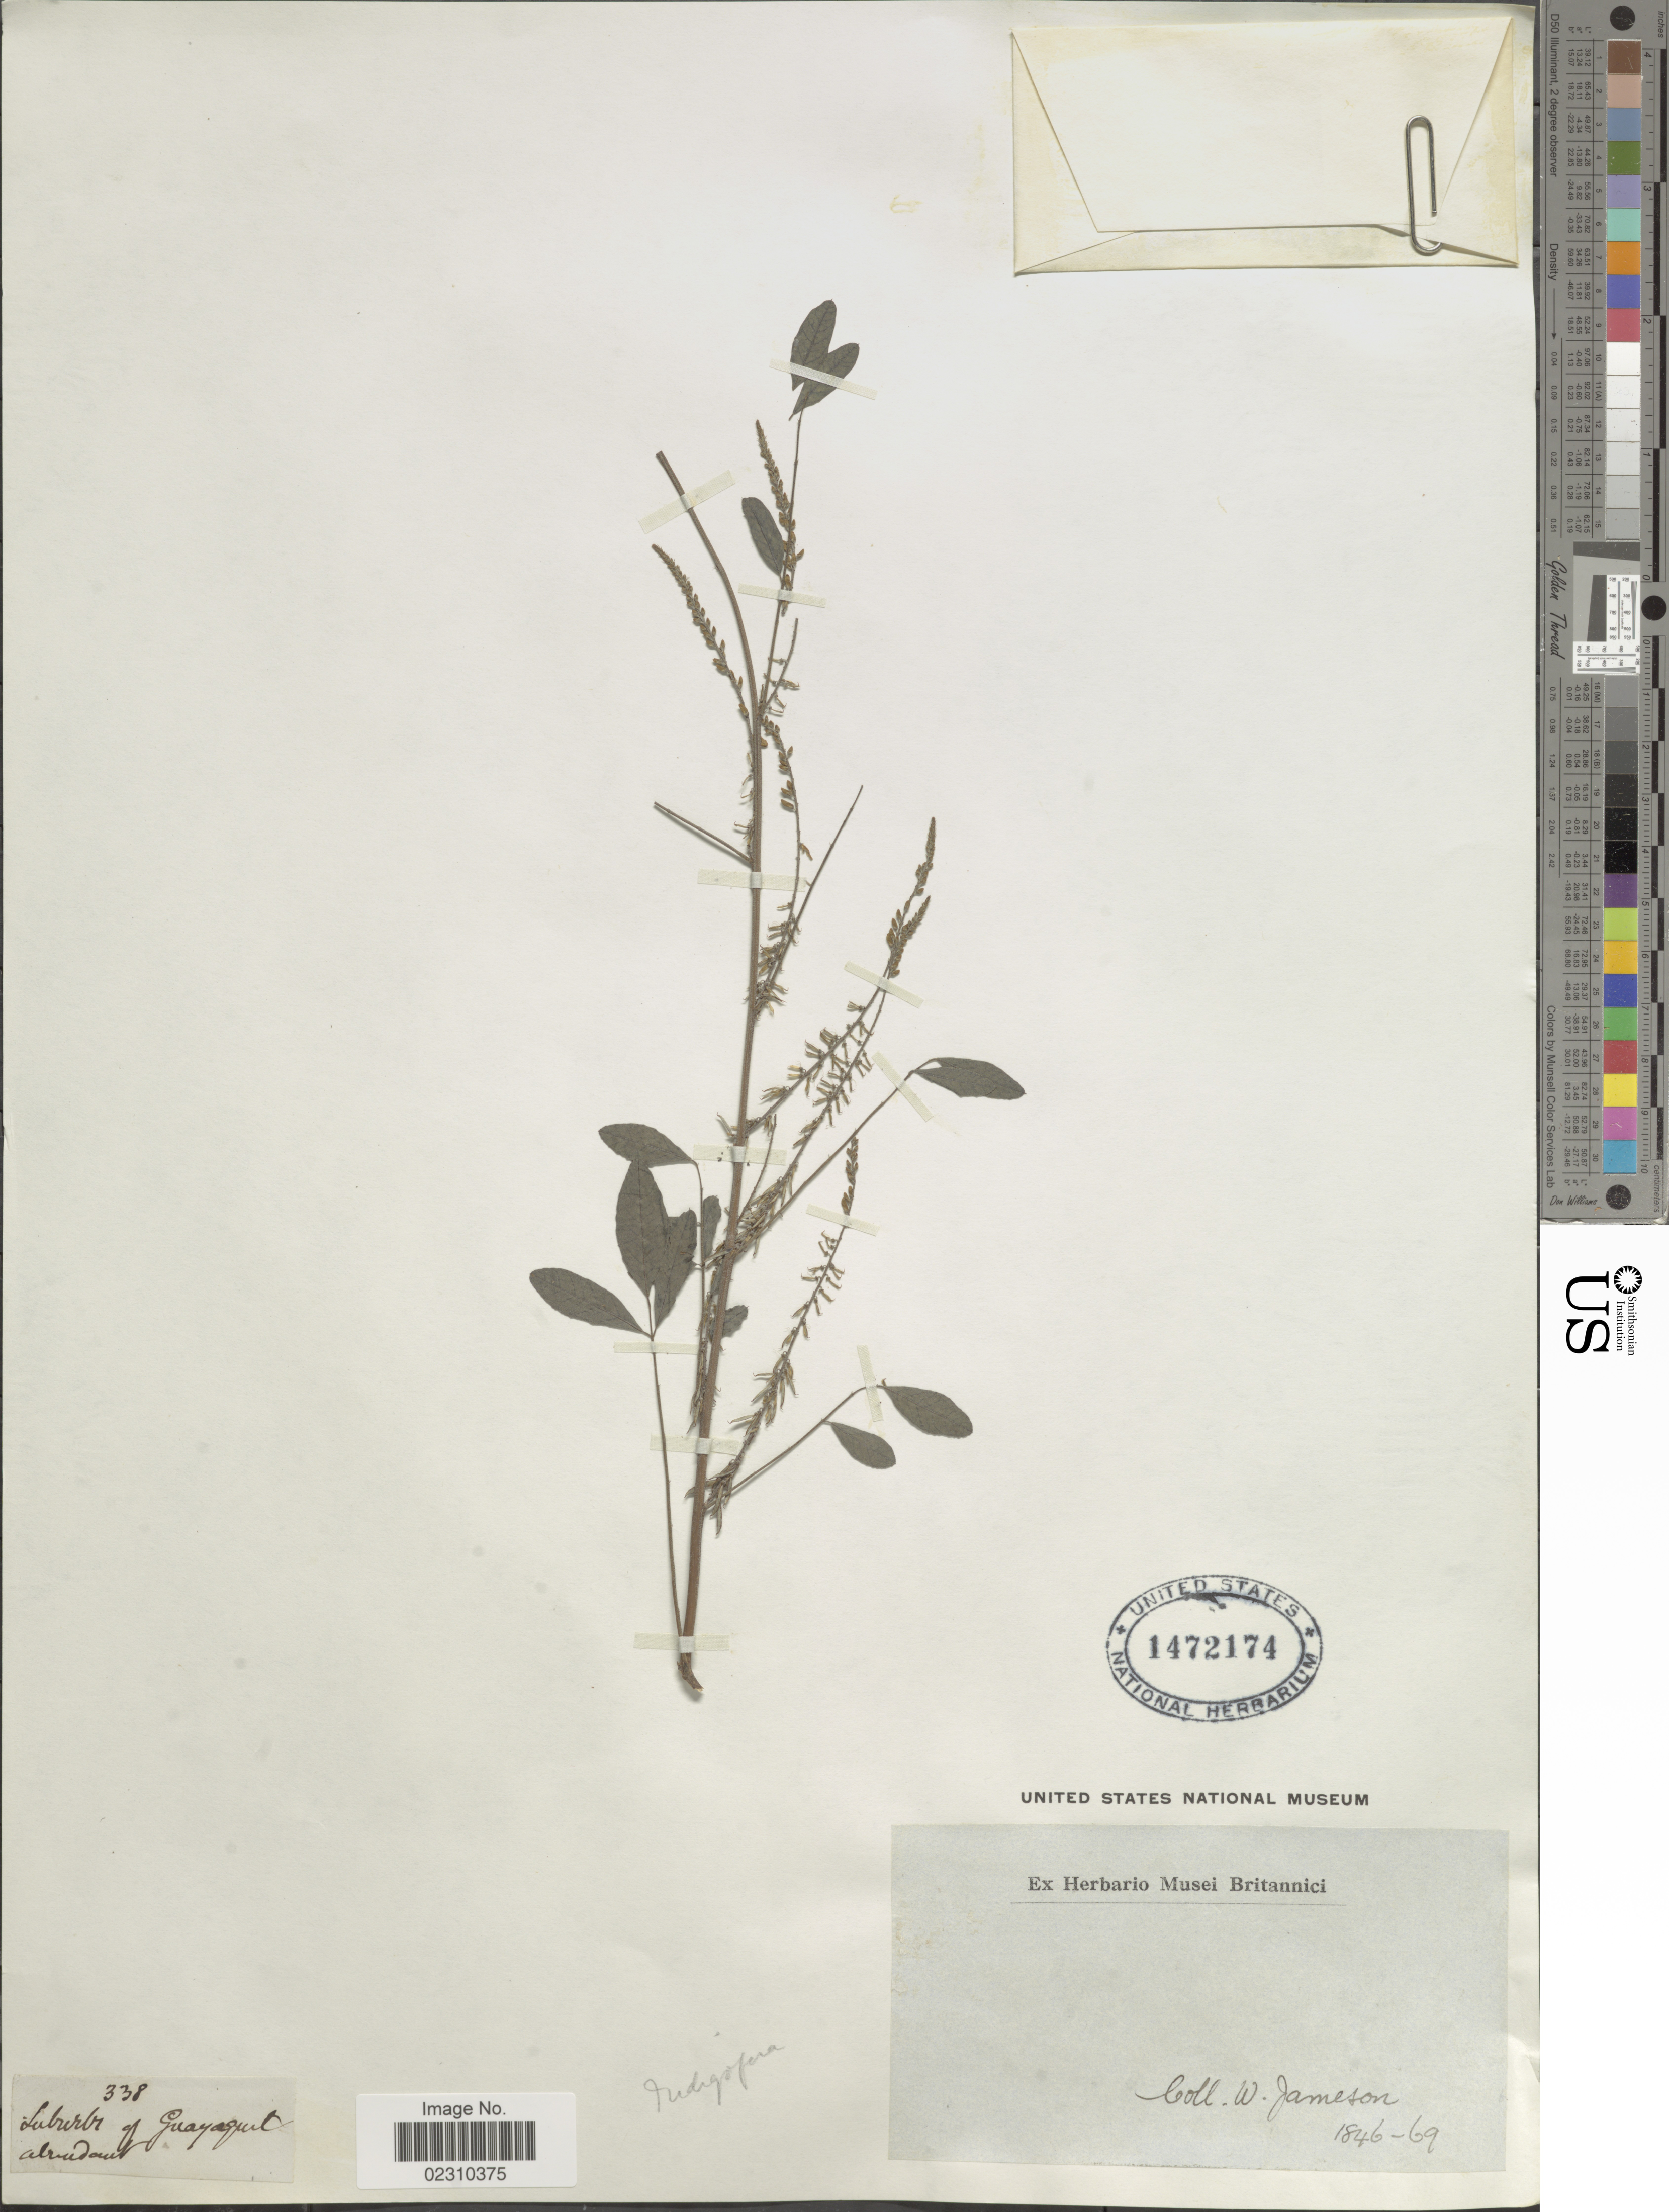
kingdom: Plantae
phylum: Tracheophyta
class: Magnoliopsida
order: Fabales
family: Fabaceae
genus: Indigofera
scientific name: Indigofera mucronata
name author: Lam.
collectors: W. Jameson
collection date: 1846/1869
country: Ecuador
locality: Suburbs of Guayaquil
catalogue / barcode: US 1472174